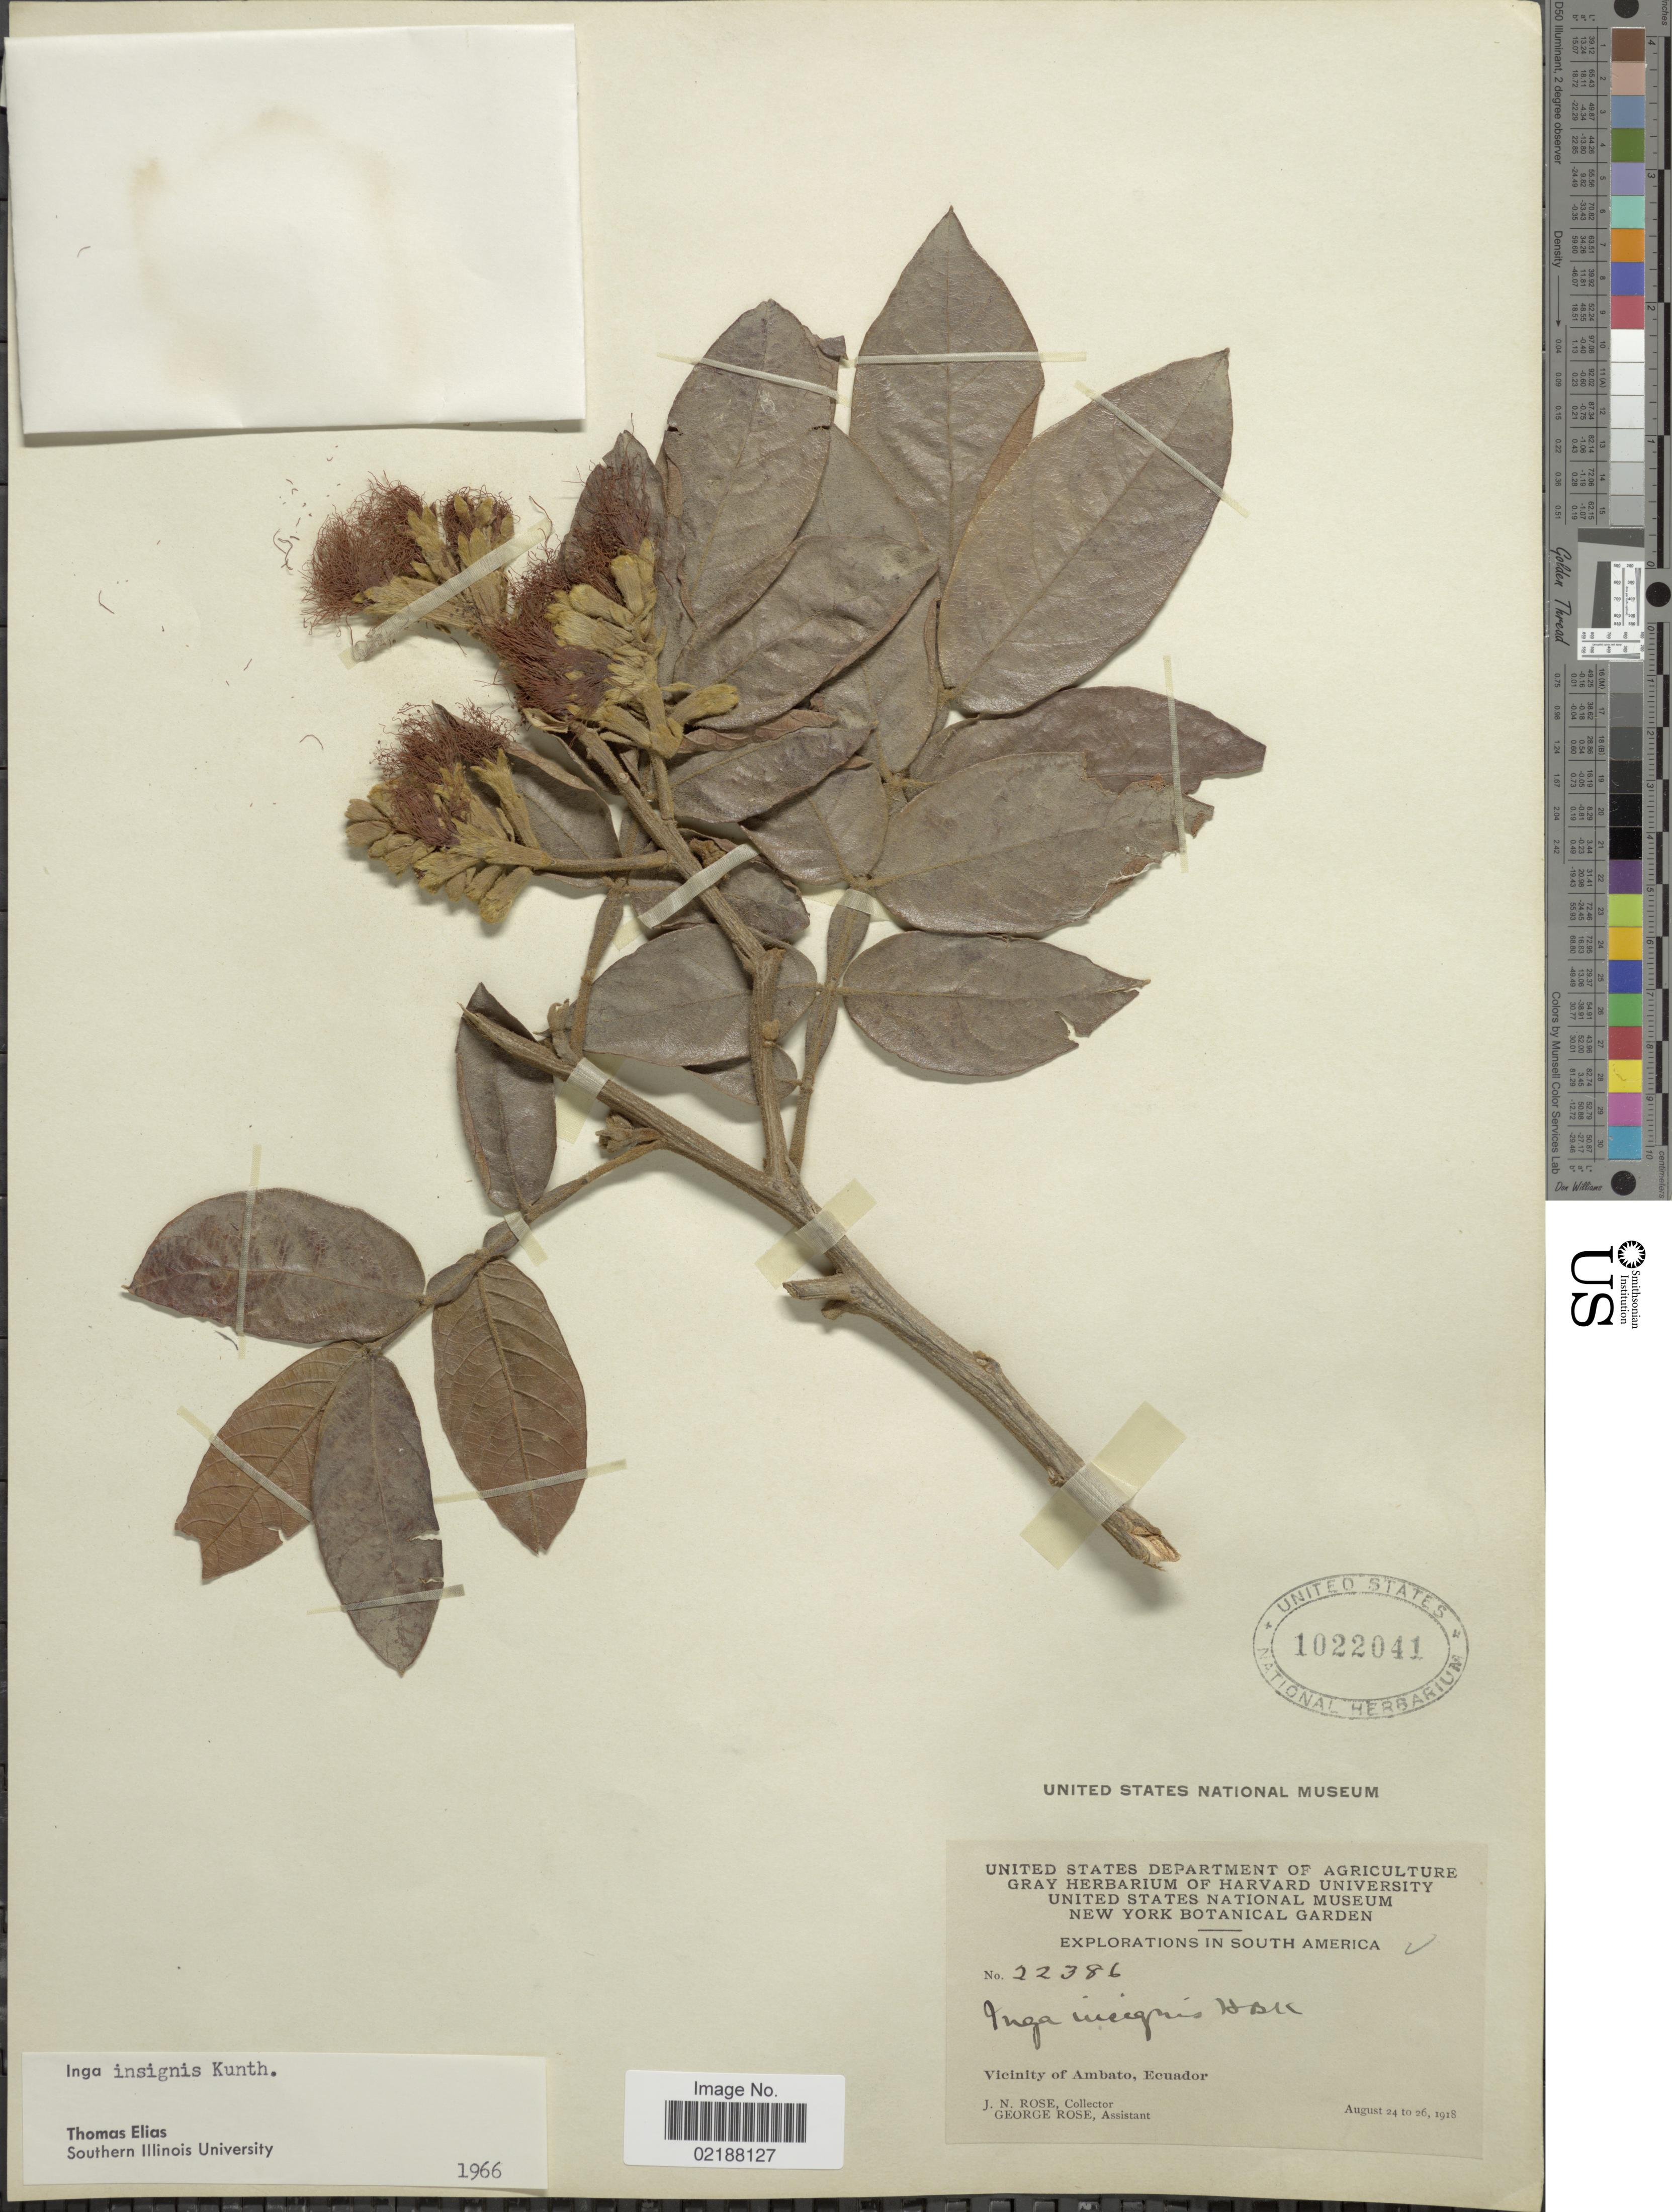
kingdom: Plantae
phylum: Tracheophyta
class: Magnoliopsida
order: Fabales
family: Fabaceae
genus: Inga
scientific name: Inga insignis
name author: Kunth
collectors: J. N. Rose & G. Rose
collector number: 22386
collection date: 1918-08-24/1918-08-26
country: Ecuador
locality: Vicinity of Ambato, Ecuador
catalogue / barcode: US 1022041